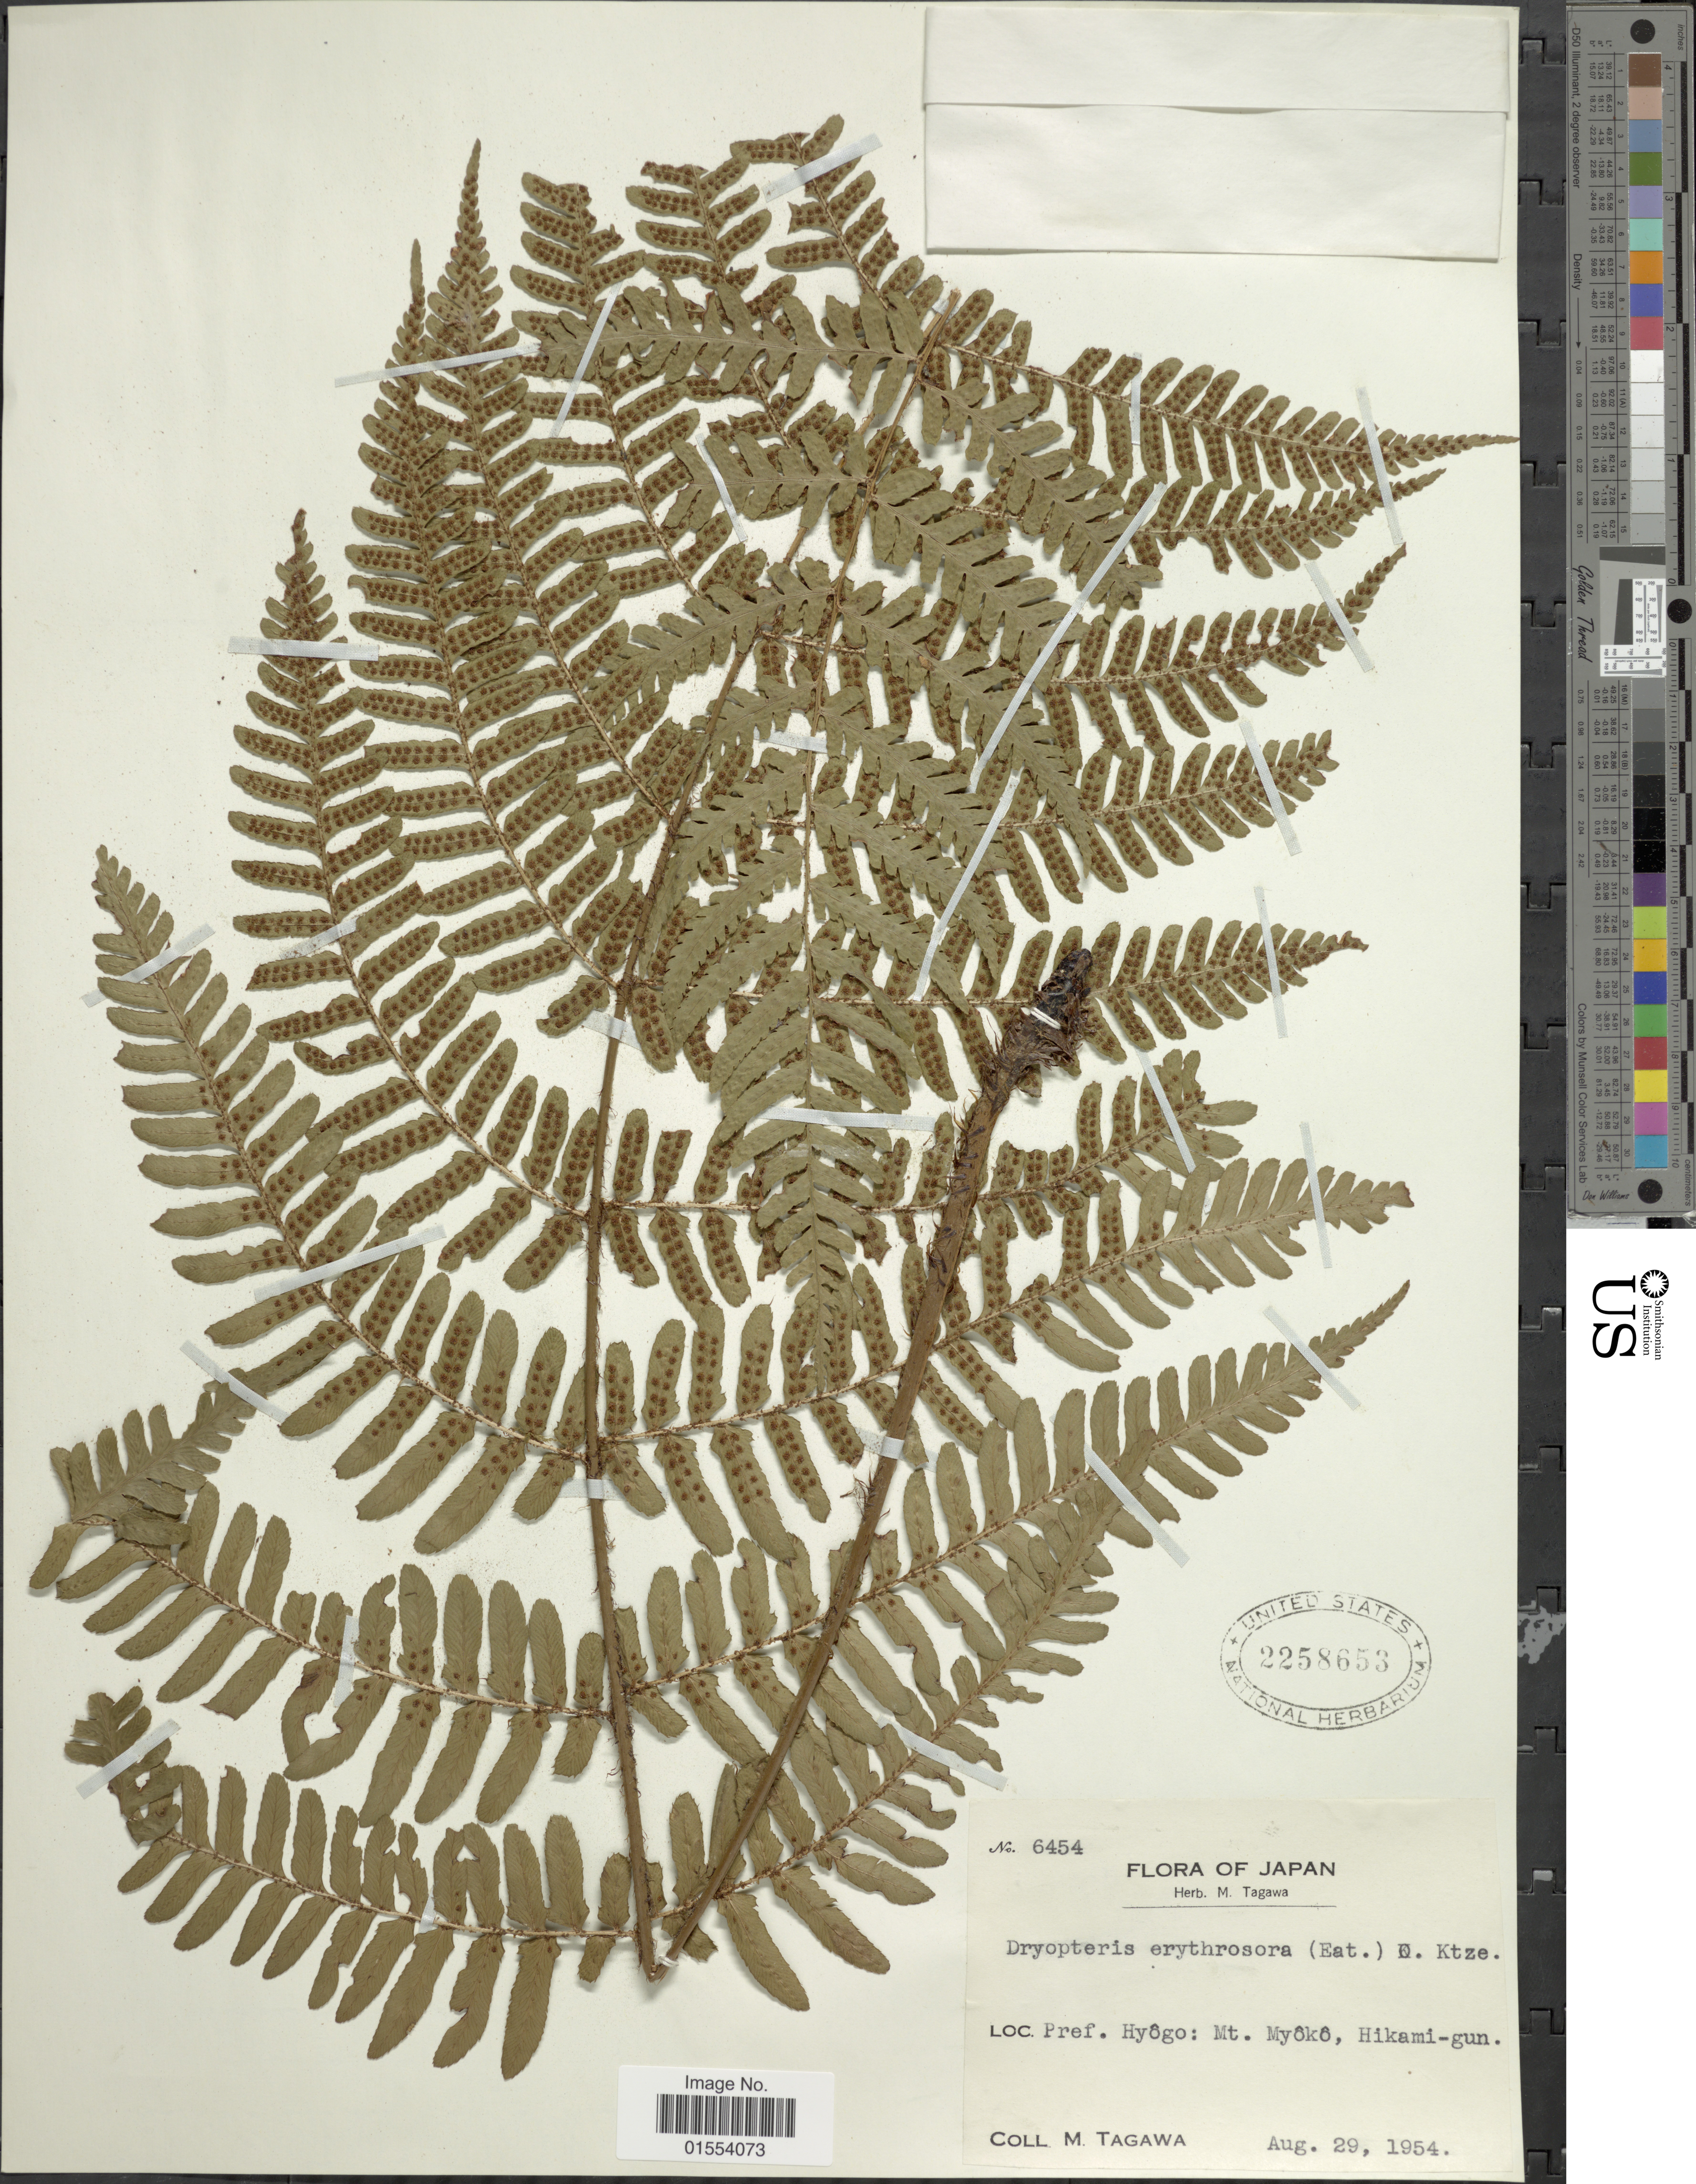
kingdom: Plantae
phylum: Tracheophyta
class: Polypodiopsida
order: Polypodiales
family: Dryopteridaceae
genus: Dryopteris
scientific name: Dryopteris erythrosora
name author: (D.C. Eaton) Kuntze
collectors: M. Tagawa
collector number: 6454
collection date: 1954-08-29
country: Japan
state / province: Hyogo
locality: Japan, Pref. Hyogo: Mt. Myoko, Hikami-gun.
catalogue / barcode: US 2258653